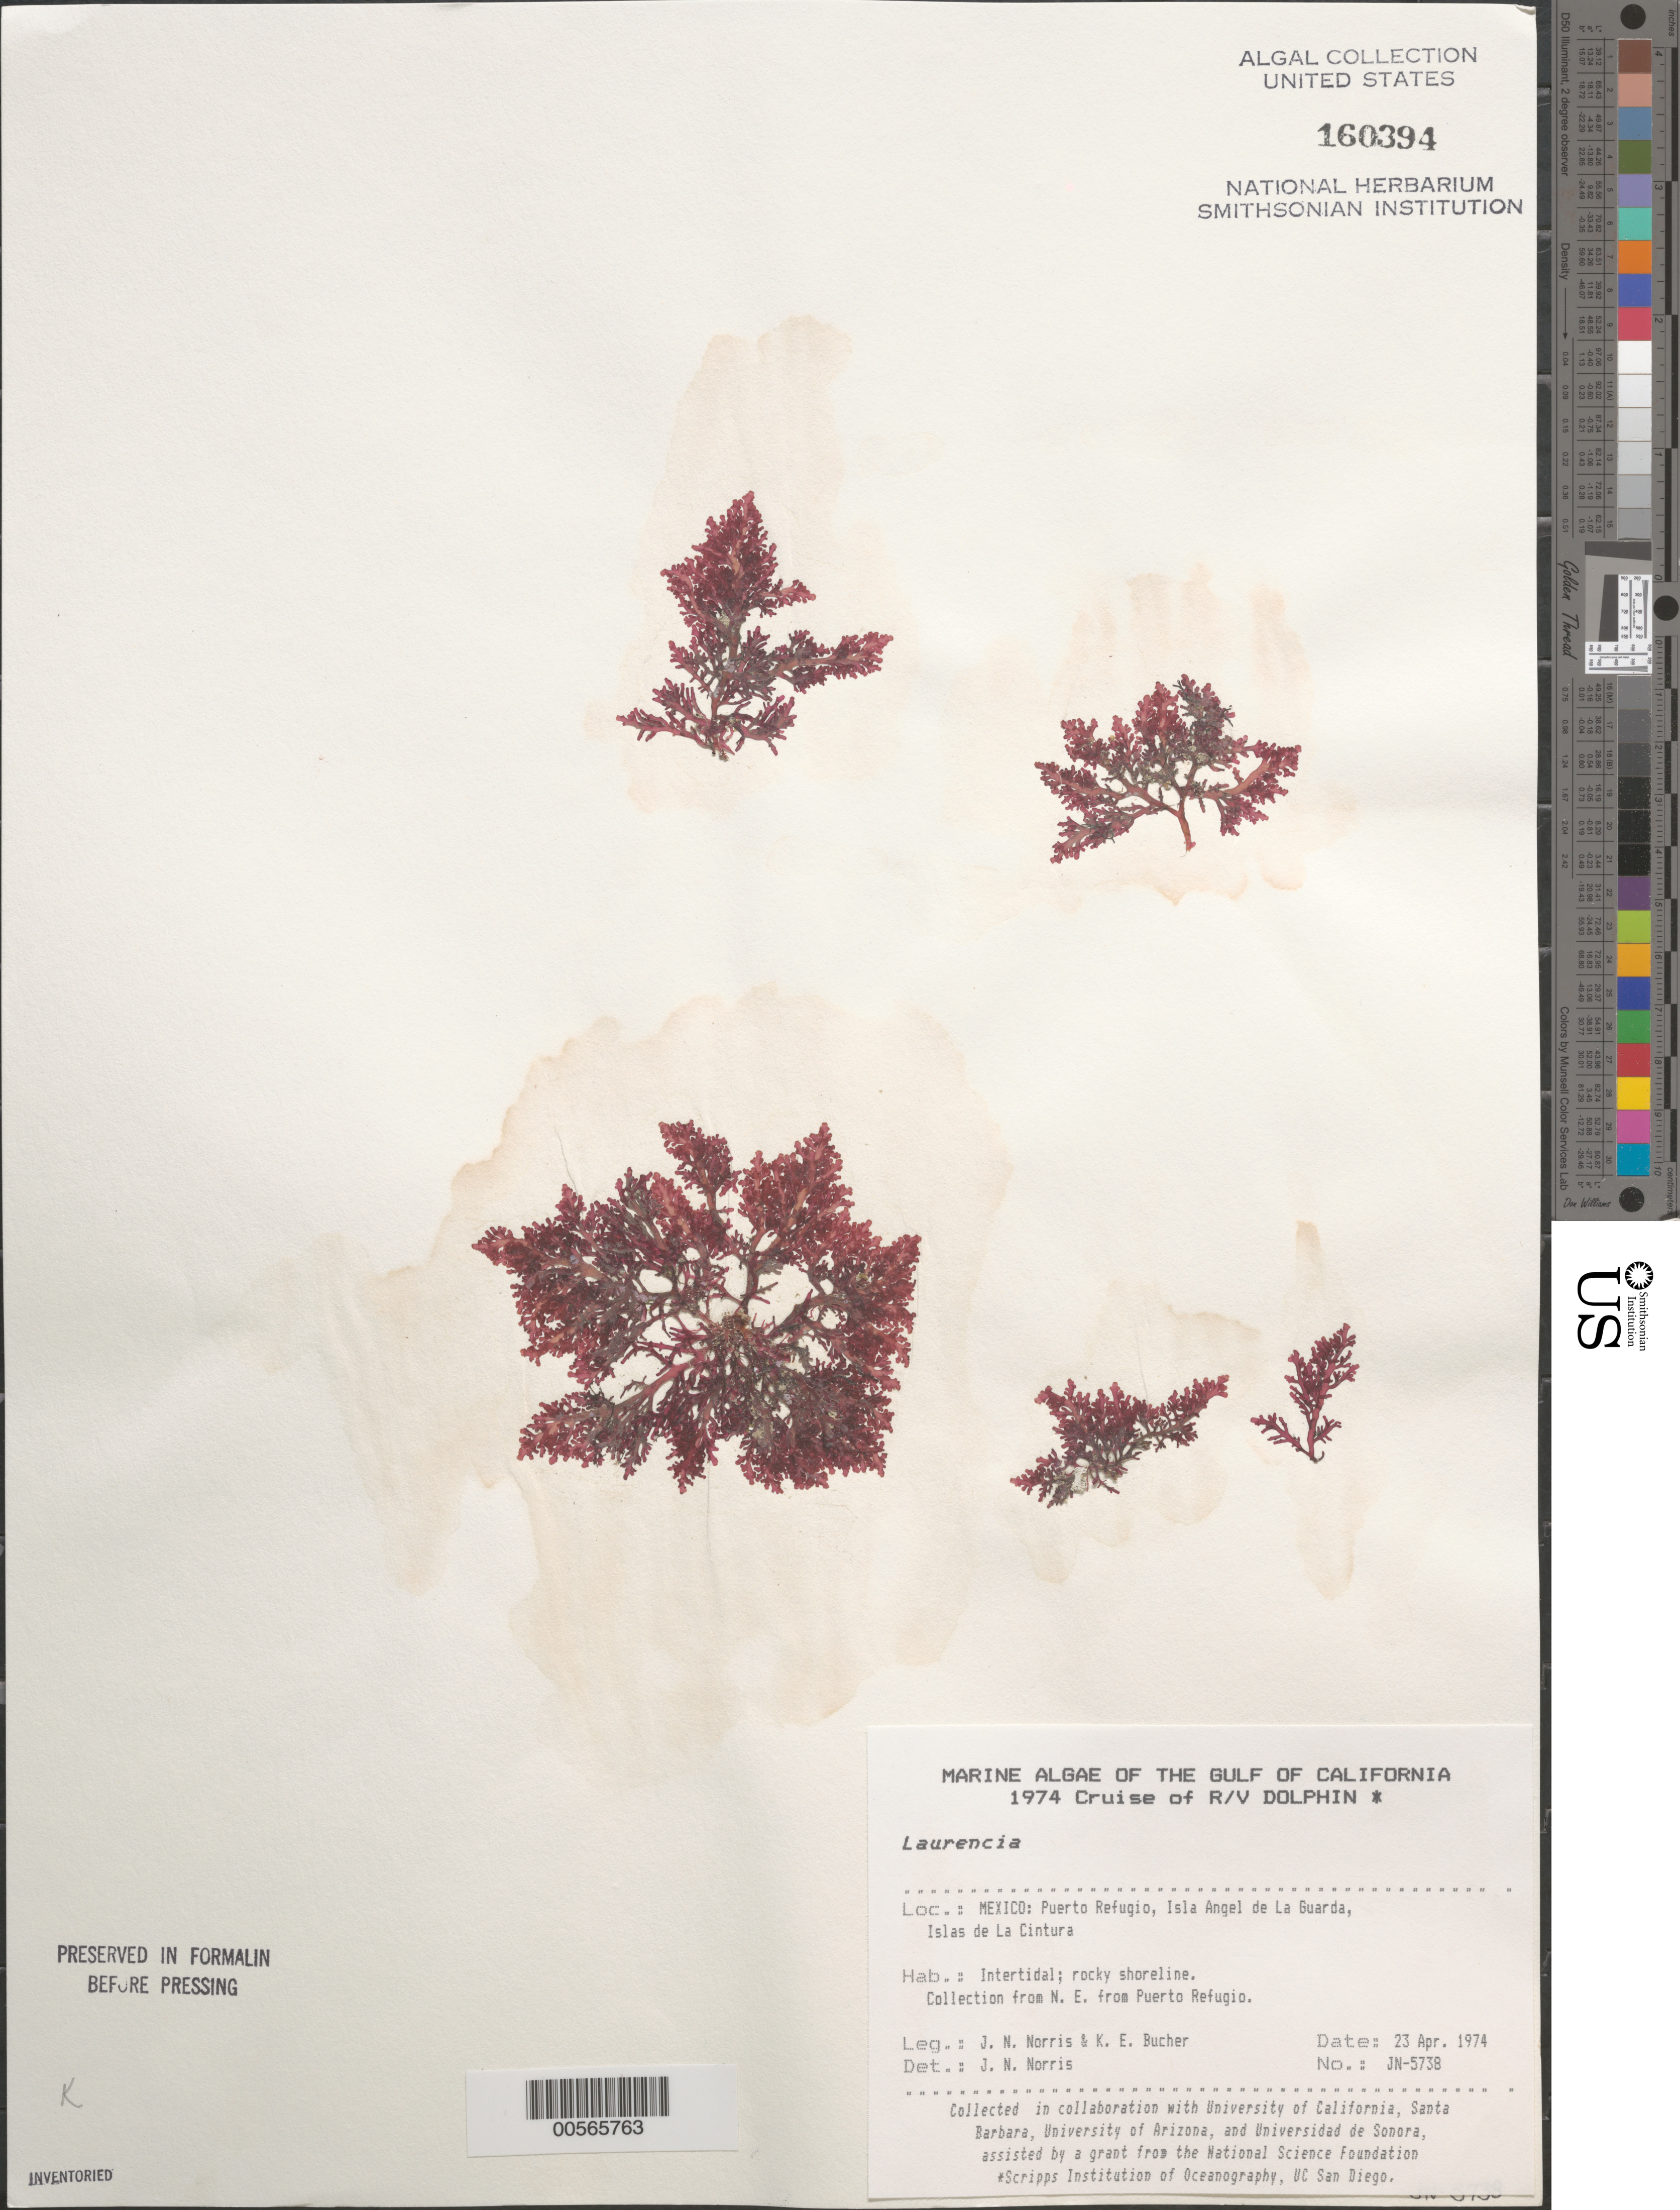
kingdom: Plantae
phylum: Rhodophyta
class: Florideophyceae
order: Ceramiales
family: Rhodomelaceae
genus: Laurencia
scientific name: Laurencia sp.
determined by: Norris, James N.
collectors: J. N. Norris & K. E. Bucher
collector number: JN-5738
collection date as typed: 23 Apr 1974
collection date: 1974-04-23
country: Mexico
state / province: Baja California Norte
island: Isla Angel de la Guarda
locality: Puerto Refugio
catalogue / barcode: US 160394